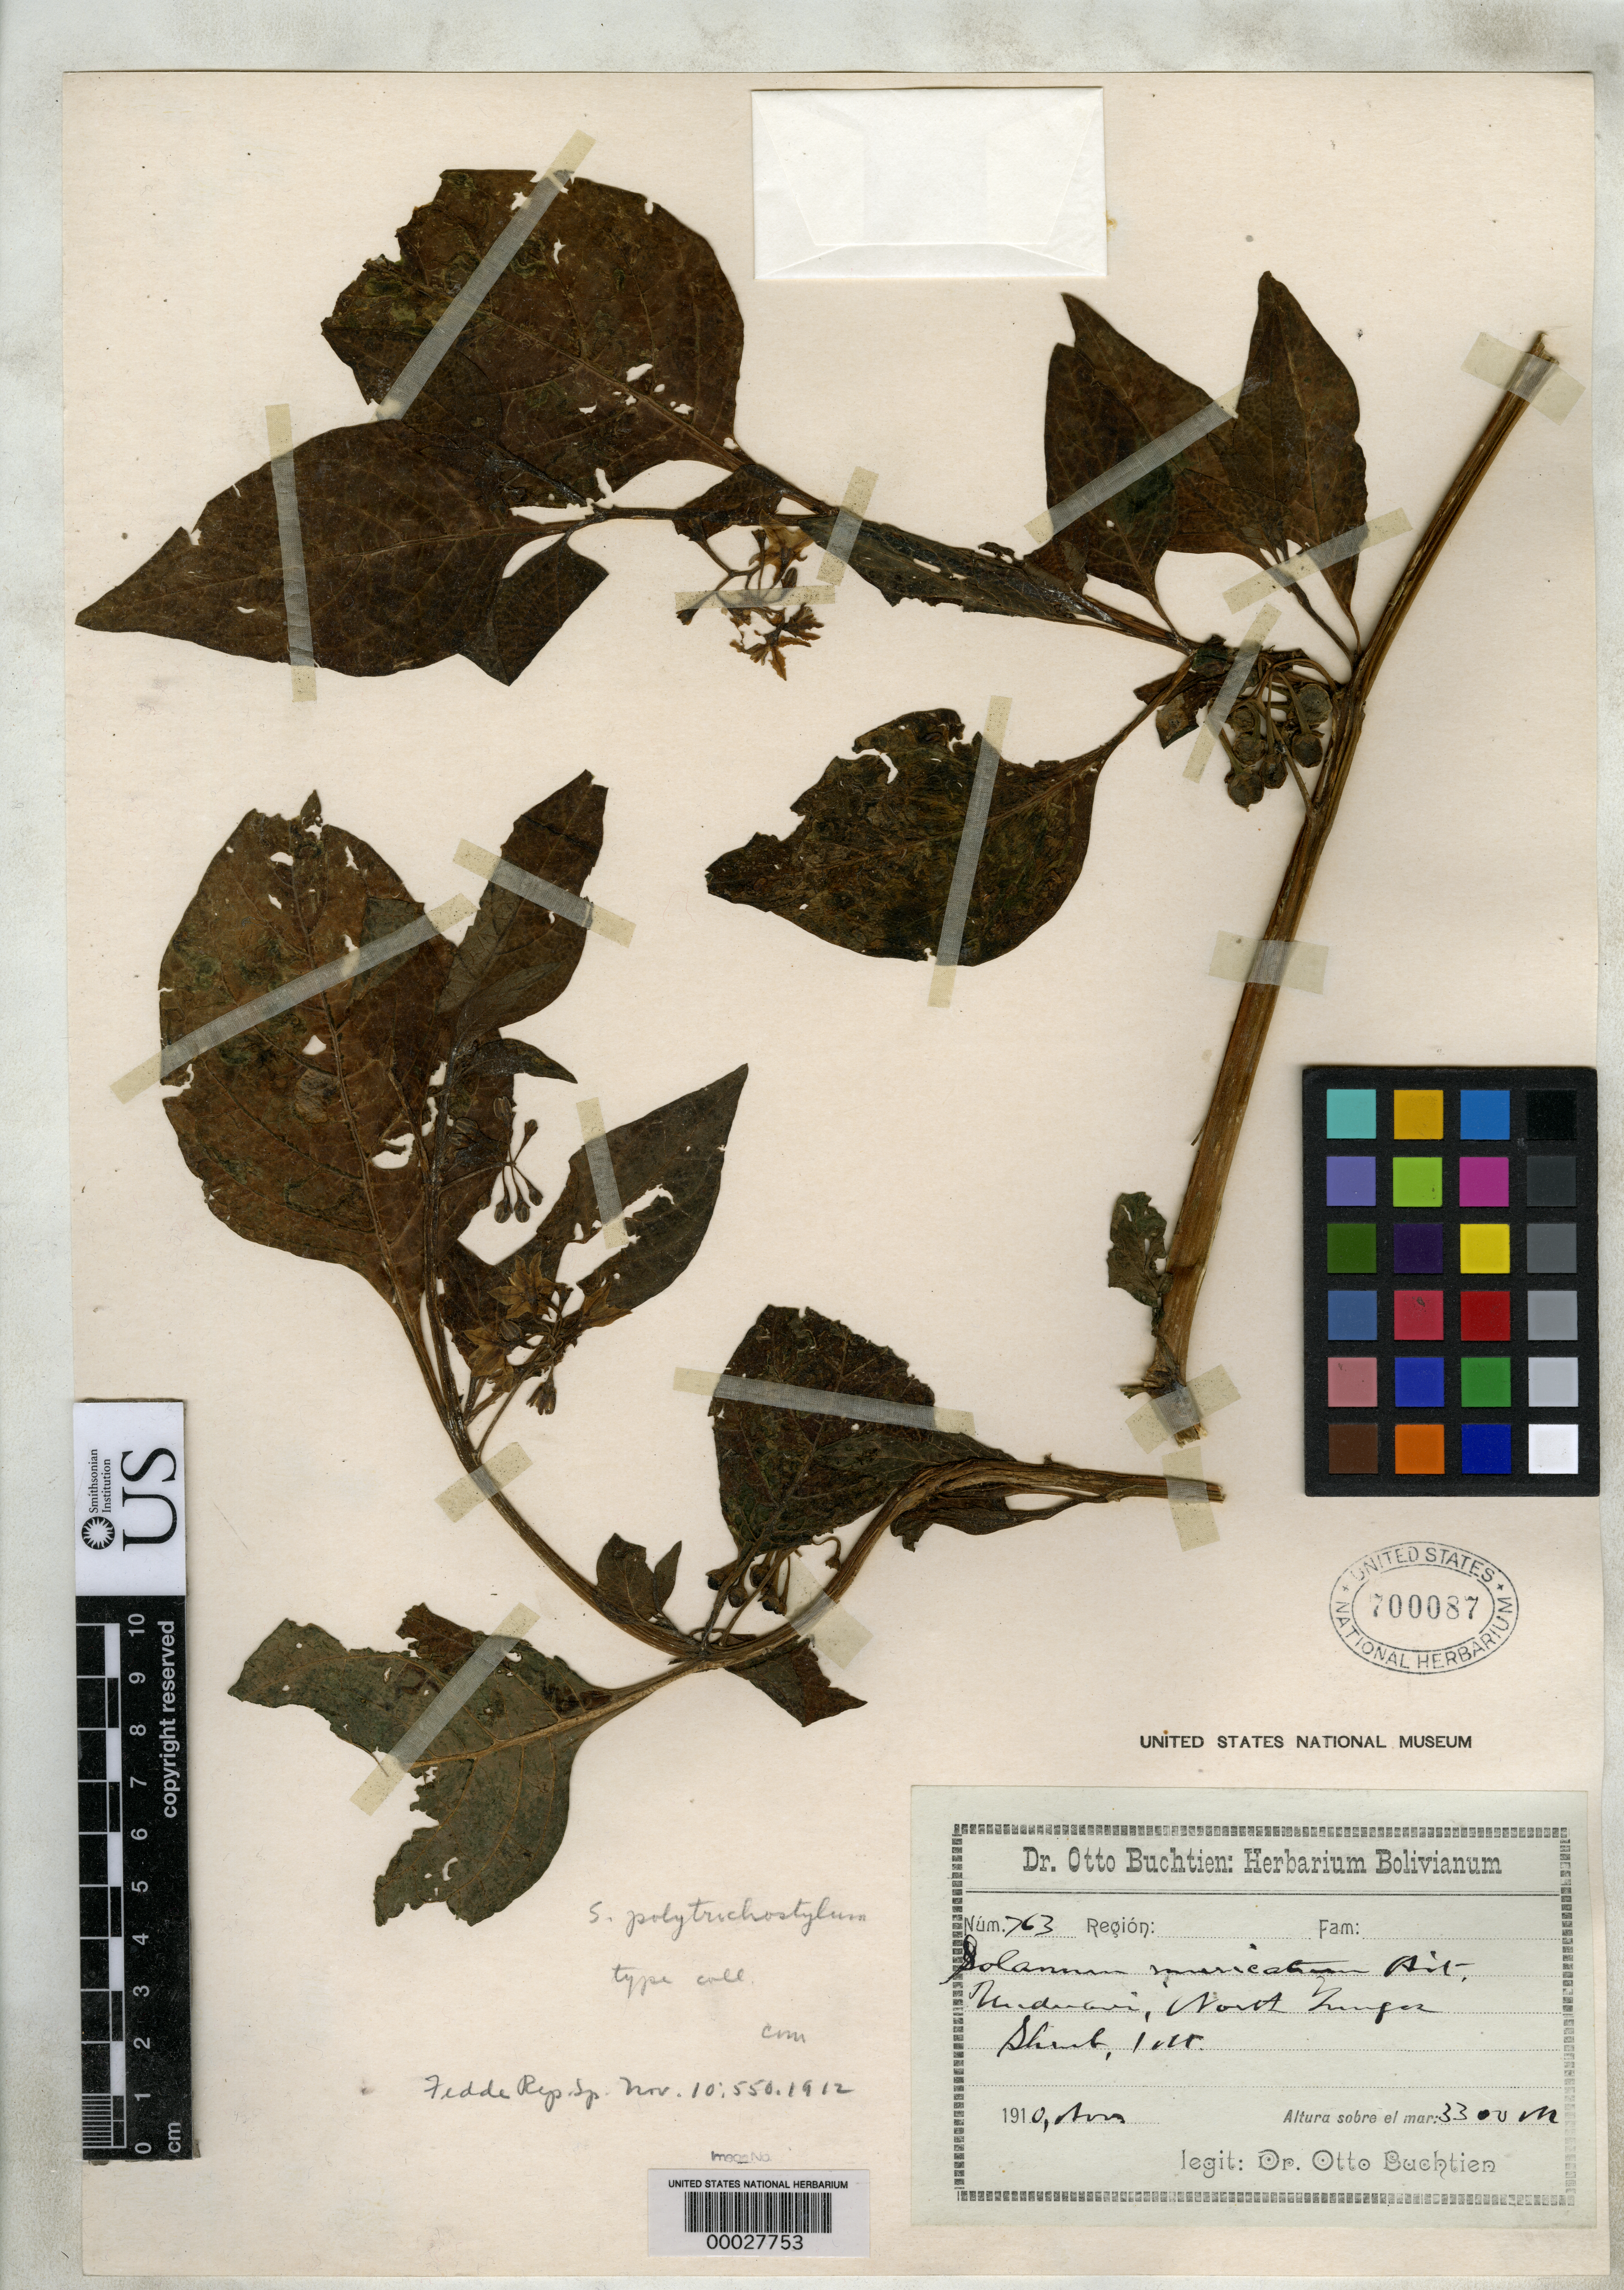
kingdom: Plantae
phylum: Tracheophyta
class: Magnoliopsida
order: Solanales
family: Solanaceae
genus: Solanum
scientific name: Solanum polytrichostylum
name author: Bitter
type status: Isotype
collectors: O. Buchtien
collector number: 763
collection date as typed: Nov 1910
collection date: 1910-11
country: Bolivia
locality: Yungas, Unduavi.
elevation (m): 3200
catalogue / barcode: US 700087